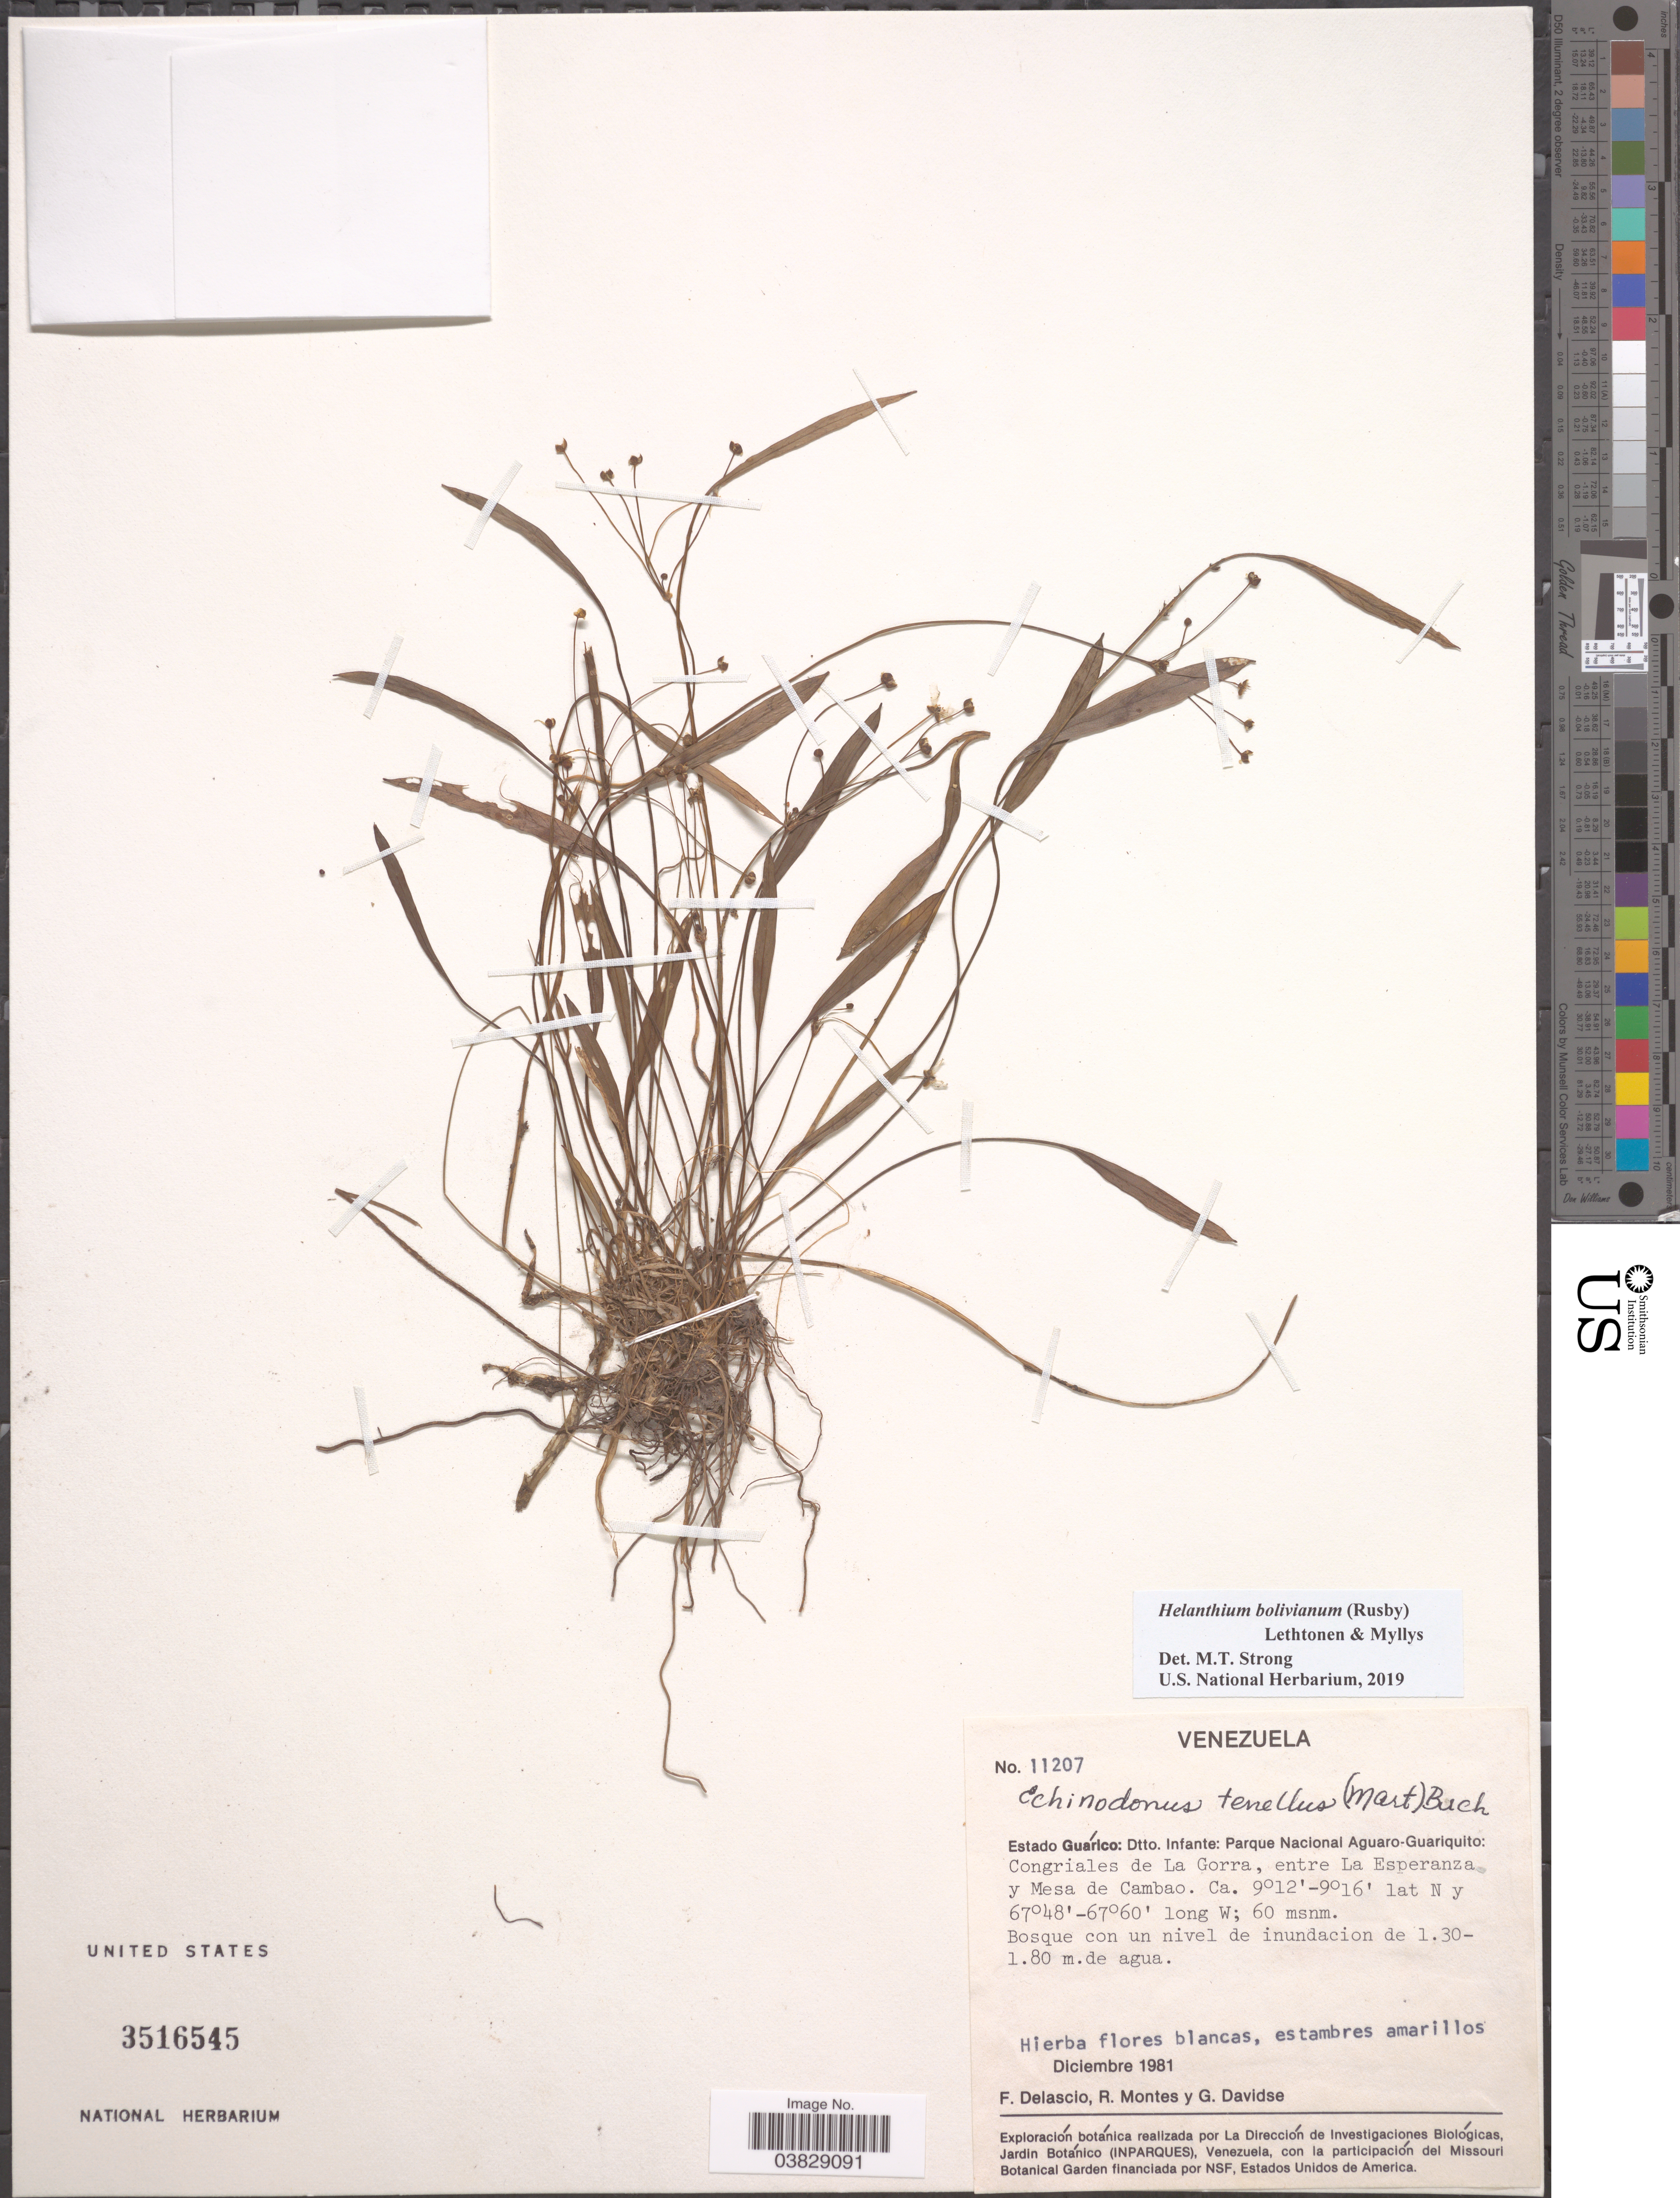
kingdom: Plantae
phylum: Tracheophyta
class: Liliopsida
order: Alismatales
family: Alismataceae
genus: Helanthium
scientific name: Helanthium bolivianum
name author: (Rusby) Lehtonen & Myllys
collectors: F. Delascio C., R. Montes & G. Davidse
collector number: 11207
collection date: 1981-12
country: Venezuela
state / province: Guarico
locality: Dtto. Infante: Parque Nacional Aguaro-Guariquito: Congriales de La Gorra, entre La Esperanza y Mesa de Cambao.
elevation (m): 60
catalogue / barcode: US 3516545